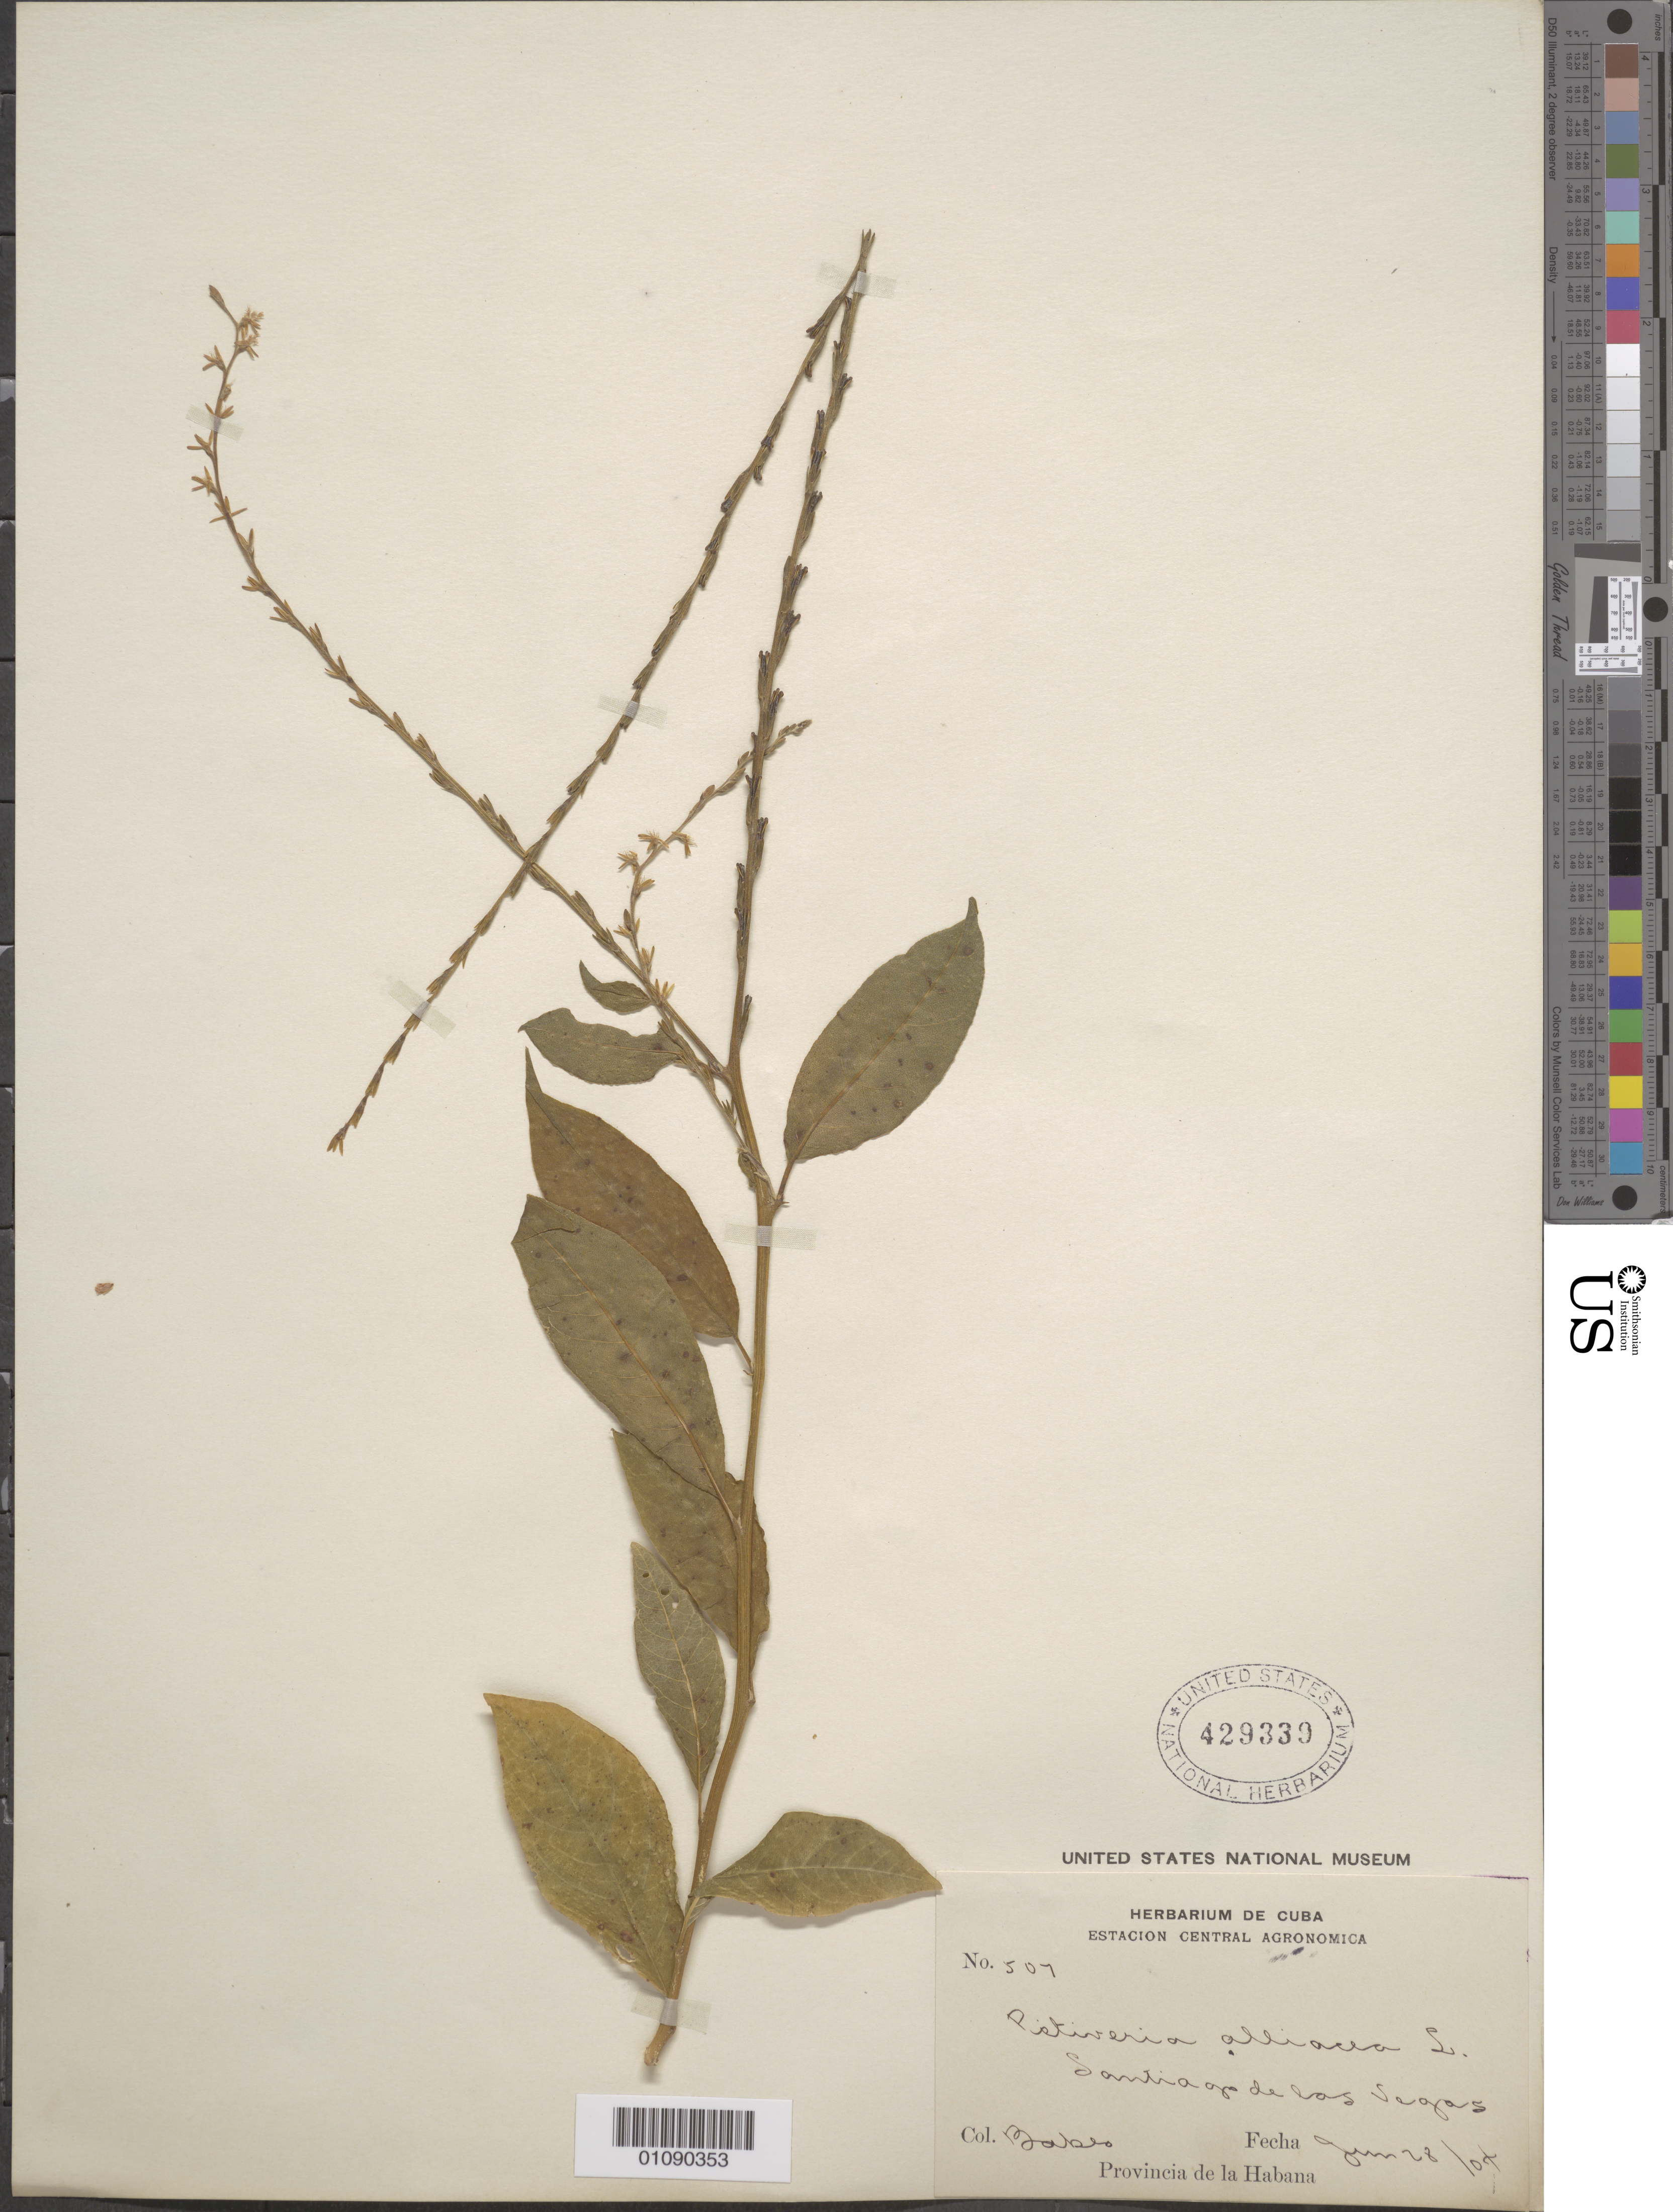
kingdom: Plantae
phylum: Tracheophyta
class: Magnoliopsida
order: Caryophyllales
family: Phytolaccaceae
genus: Petiveria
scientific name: Petiveria alliacea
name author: L.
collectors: C. F. Baker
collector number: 507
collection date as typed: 28 Jun 1904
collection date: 1904-06-28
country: Cuba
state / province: La Habana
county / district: Municipio Boyeros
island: Cuba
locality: Santiago de los Vegas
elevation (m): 97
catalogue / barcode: US 429339